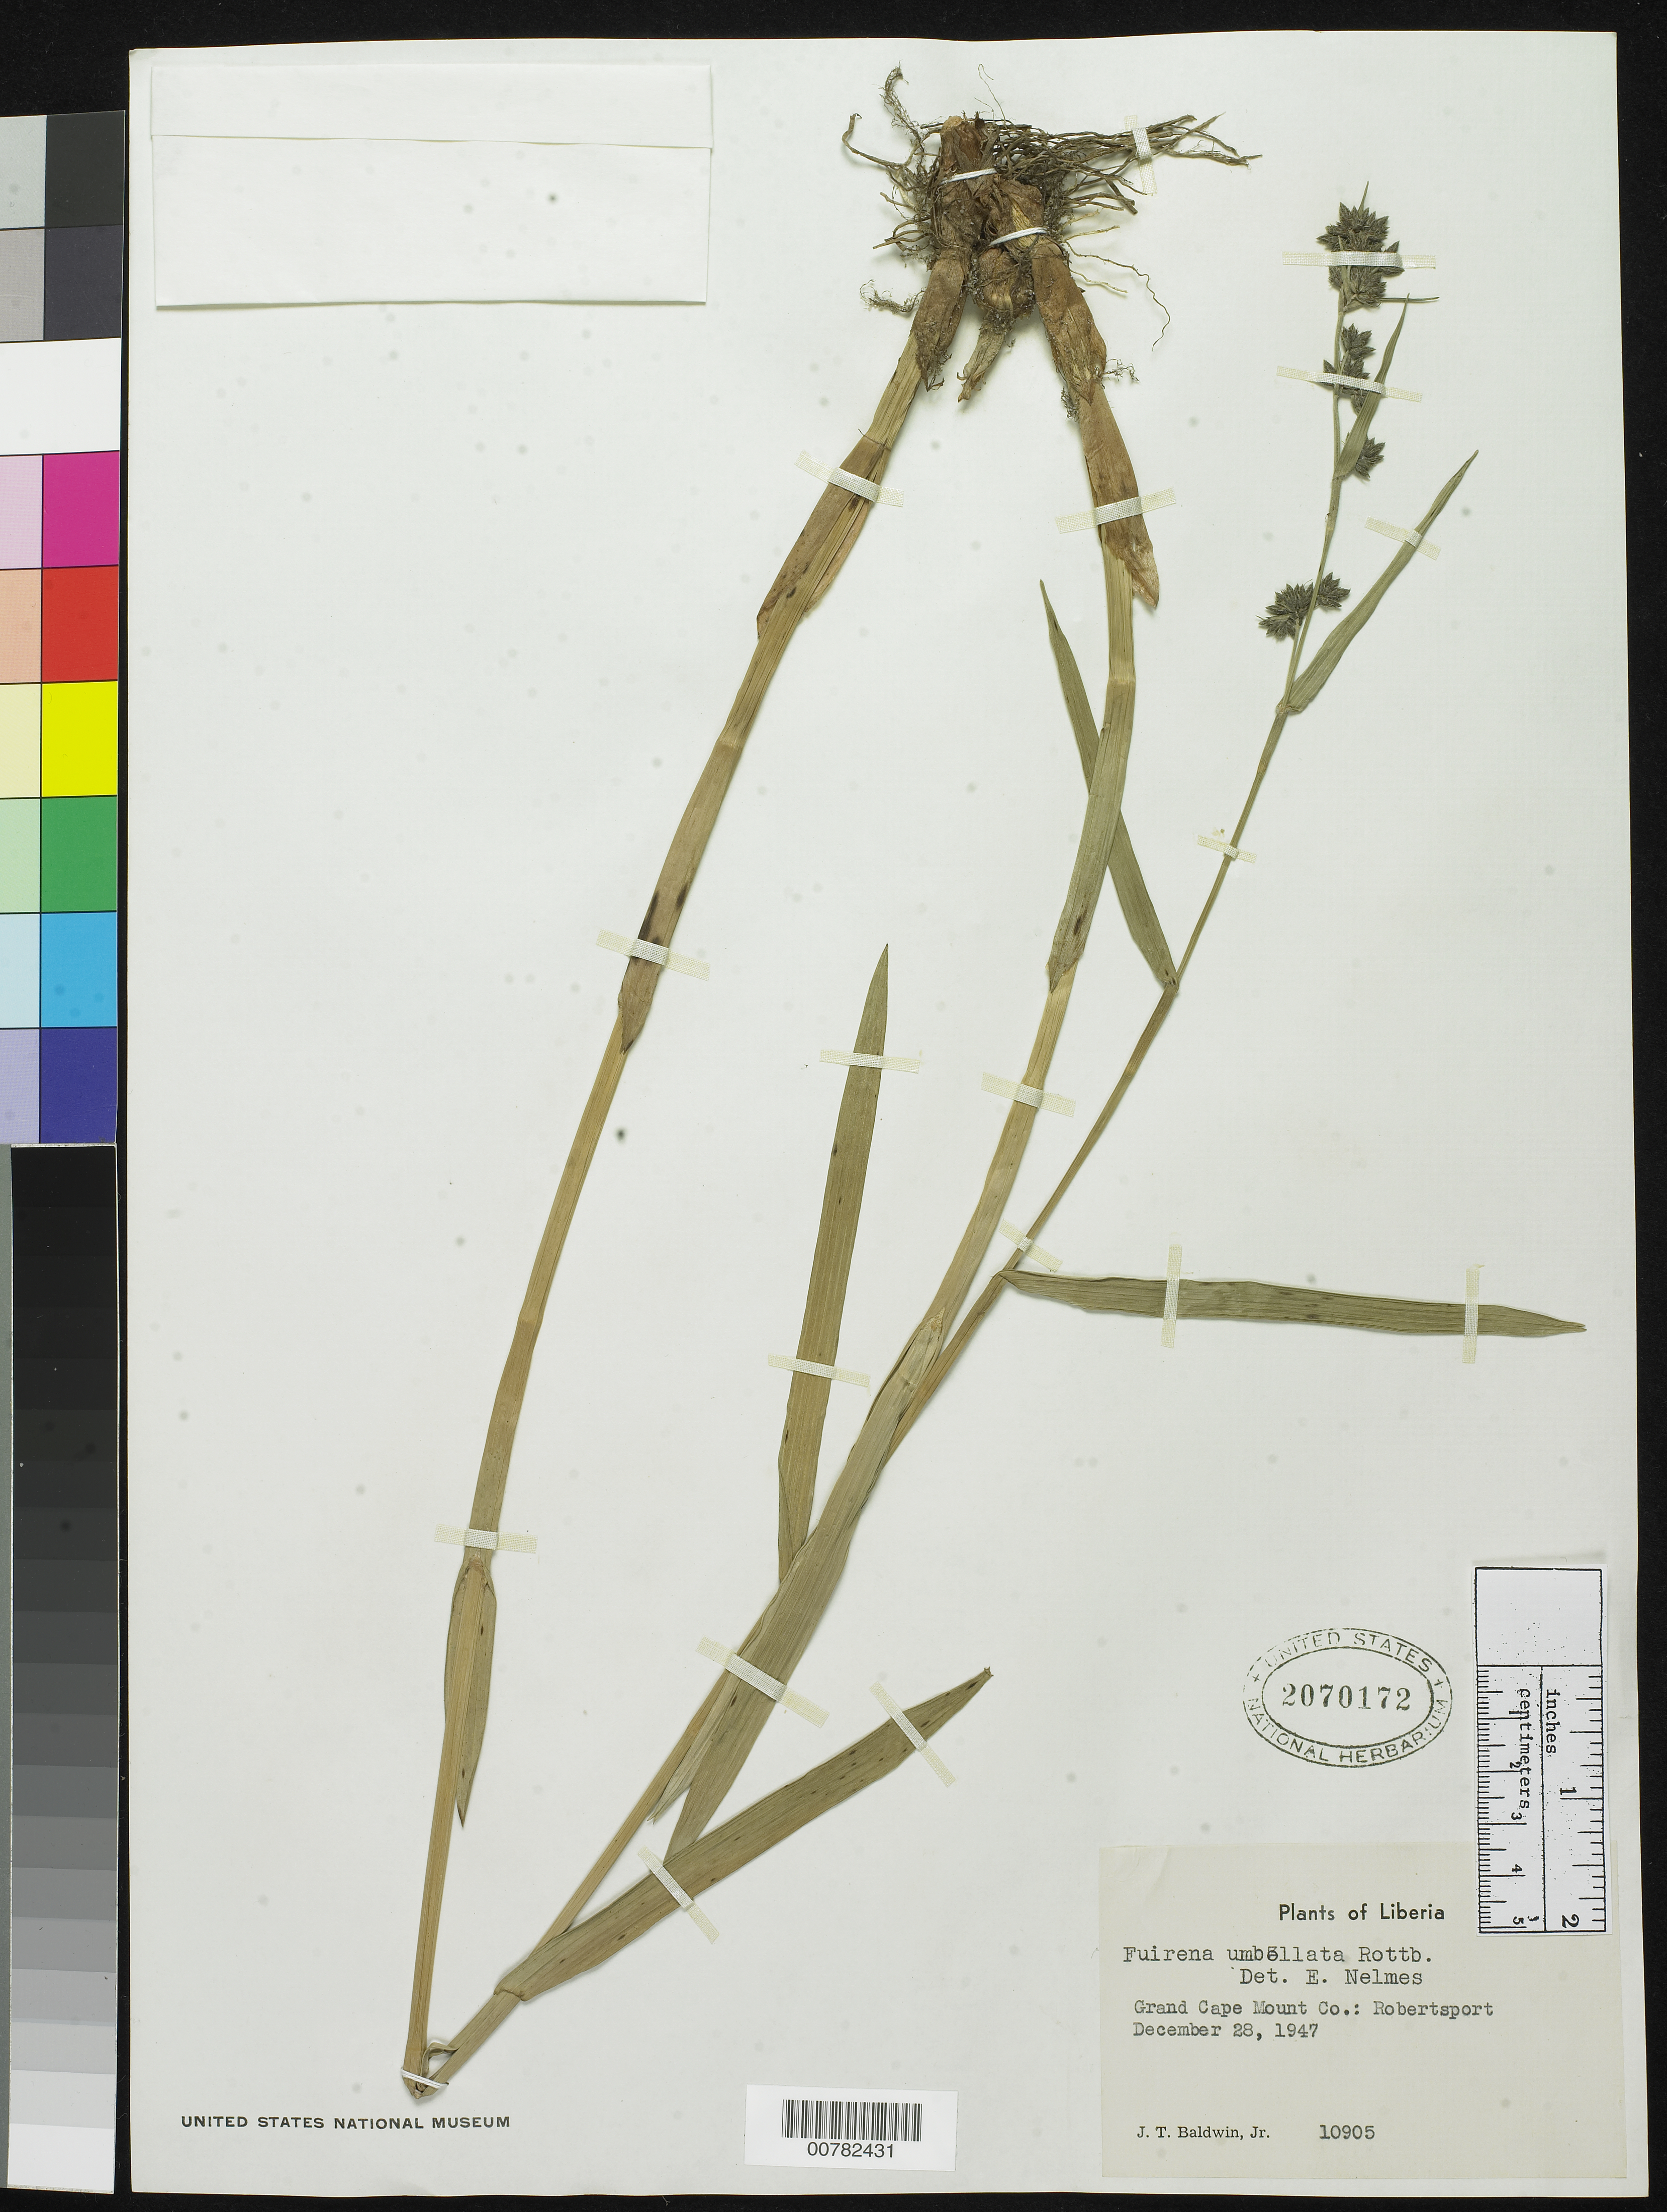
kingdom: Plantae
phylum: Tracheophyta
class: Liliopsida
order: Poales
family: Cyperaceae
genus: Fuirena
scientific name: Fuirena umbellata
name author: Rottb.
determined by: Nelmes, E.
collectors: J. T. Baldwin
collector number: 10905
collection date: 1947-12-28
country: Liberia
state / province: Grand Cape Mount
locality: Robertsport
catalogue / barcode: US 2070172